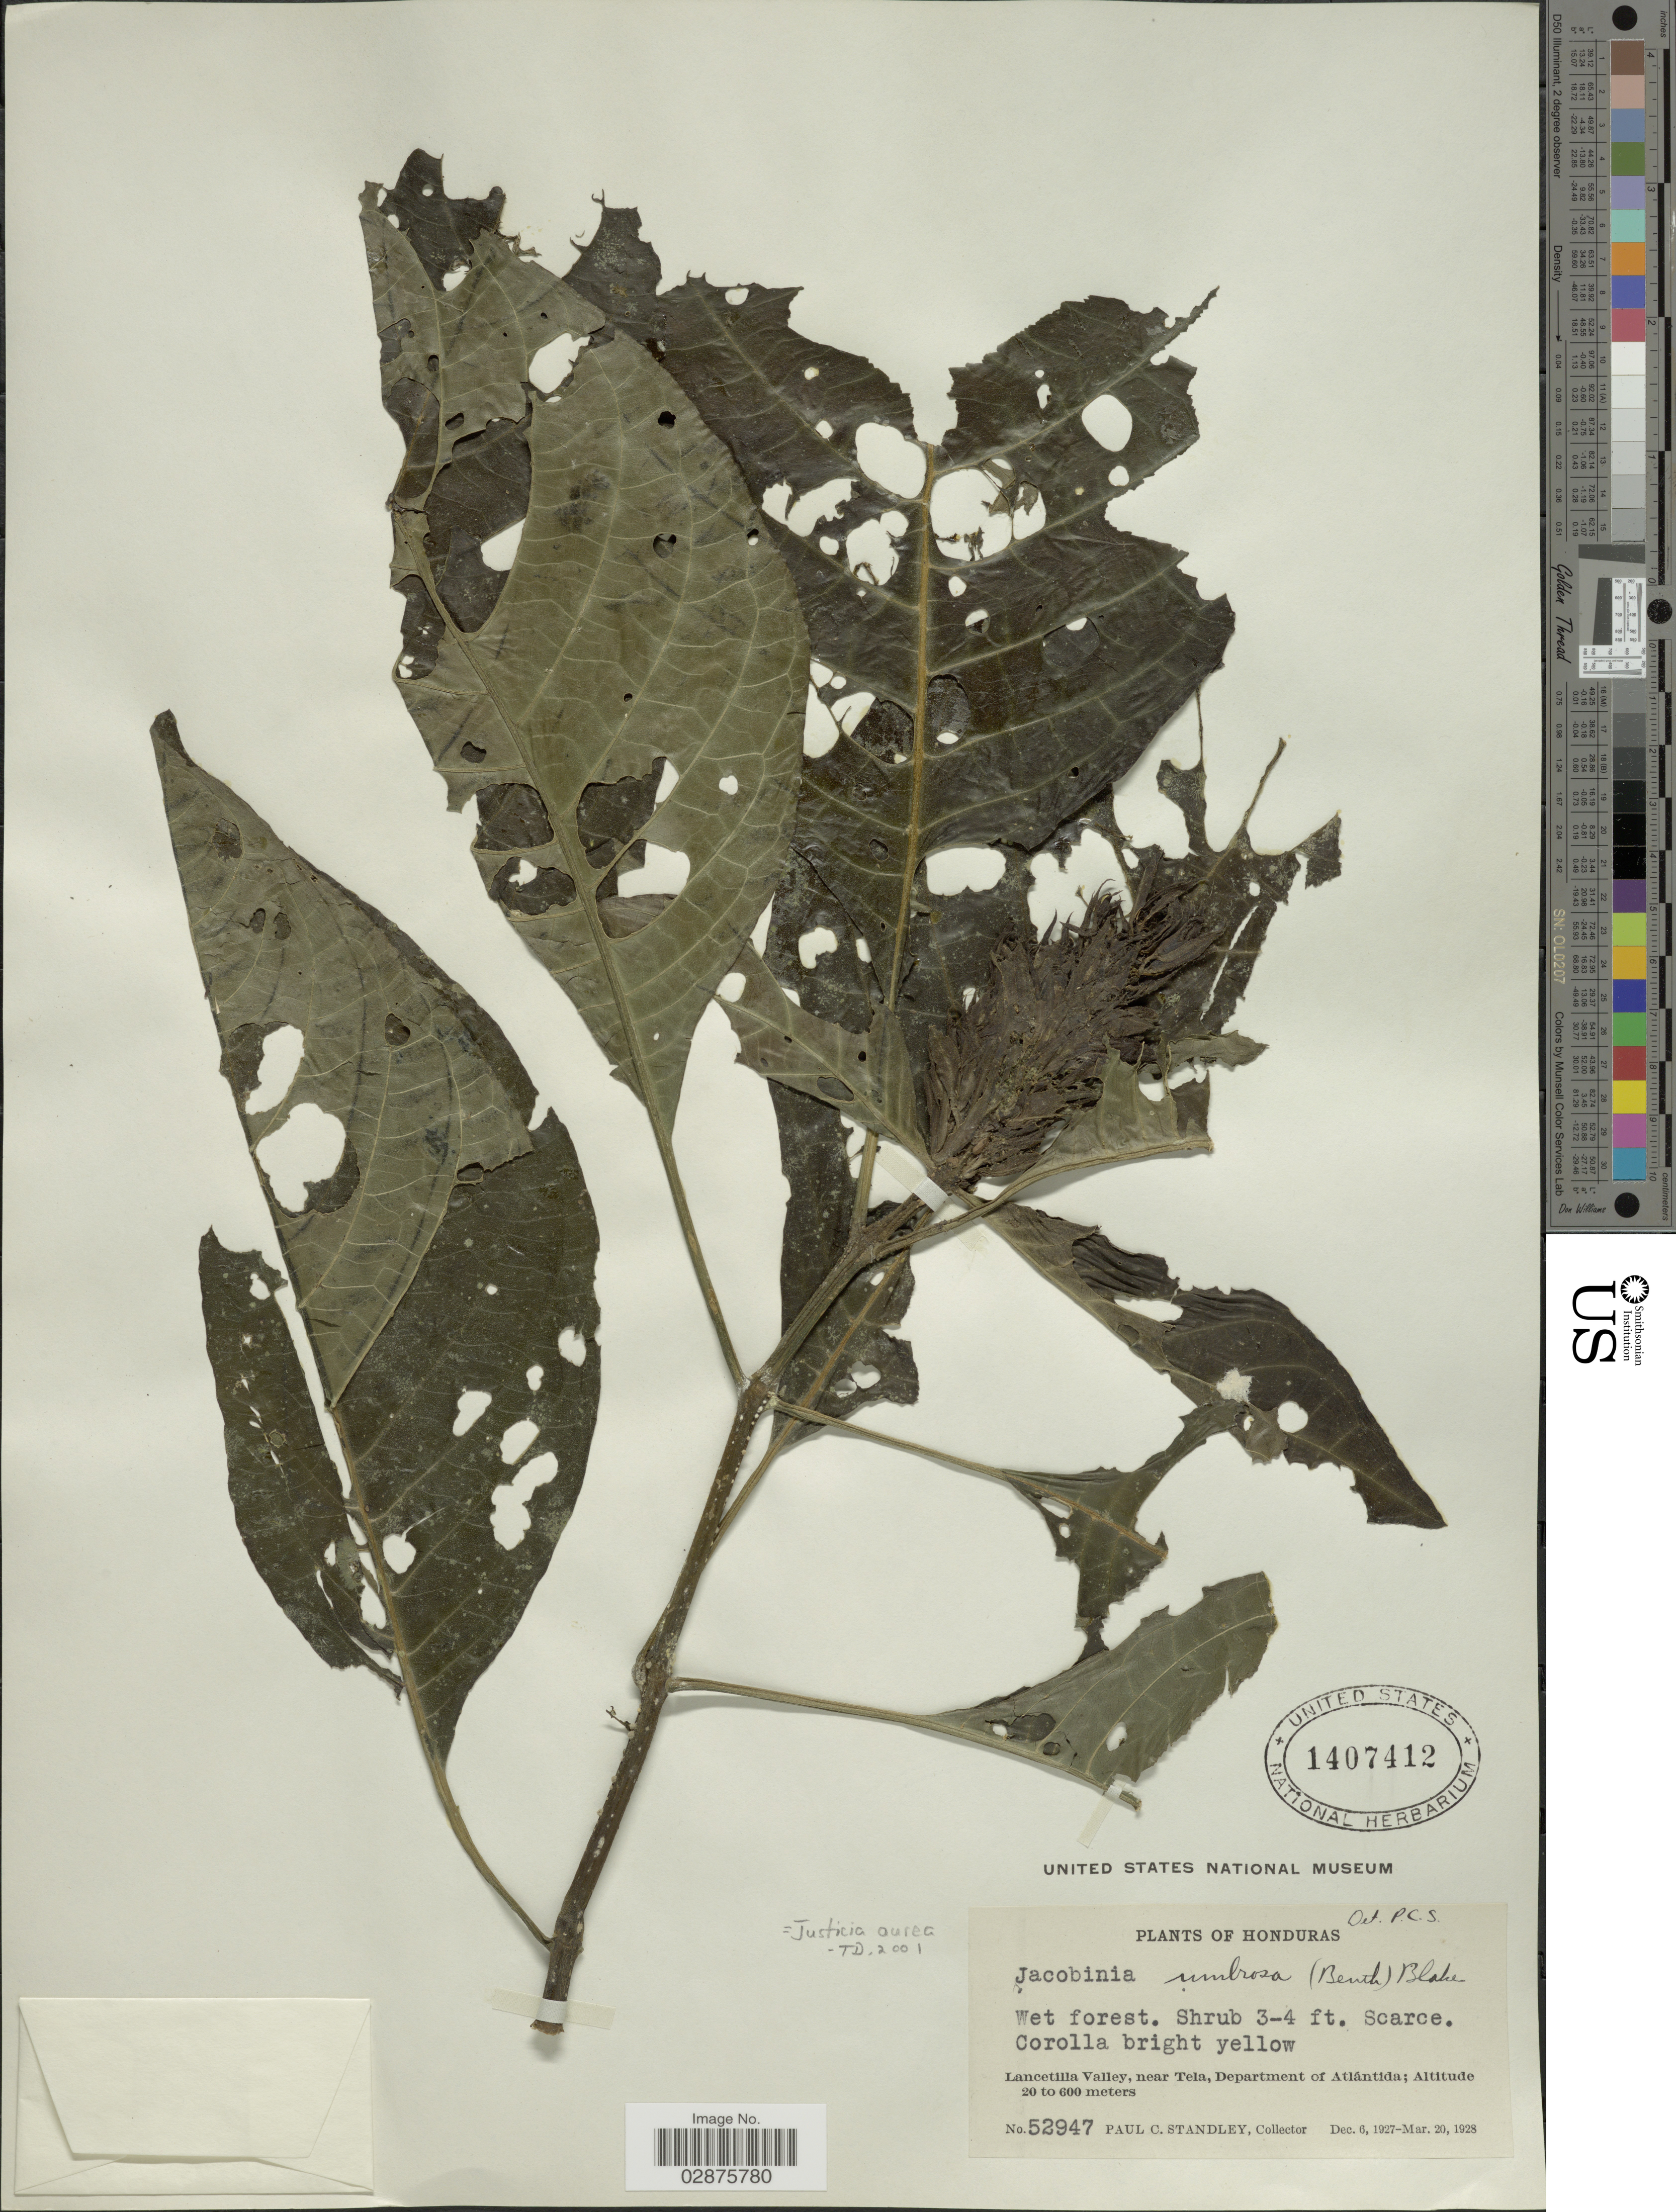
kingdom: Plantae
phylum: Tracheophyta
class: Magnoliopsida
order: Lamiales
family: Acanthaceae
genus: Justicia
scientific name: Justicia aurea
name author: Schltdl.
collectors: P. C. Standley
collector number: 52947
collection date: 1927-12-06/1928-03-20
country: Honduras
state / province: Atlántida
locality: Lancetilla Valley, near Tela, Department of Atlántida.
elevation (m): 20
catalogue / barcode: US 1407412